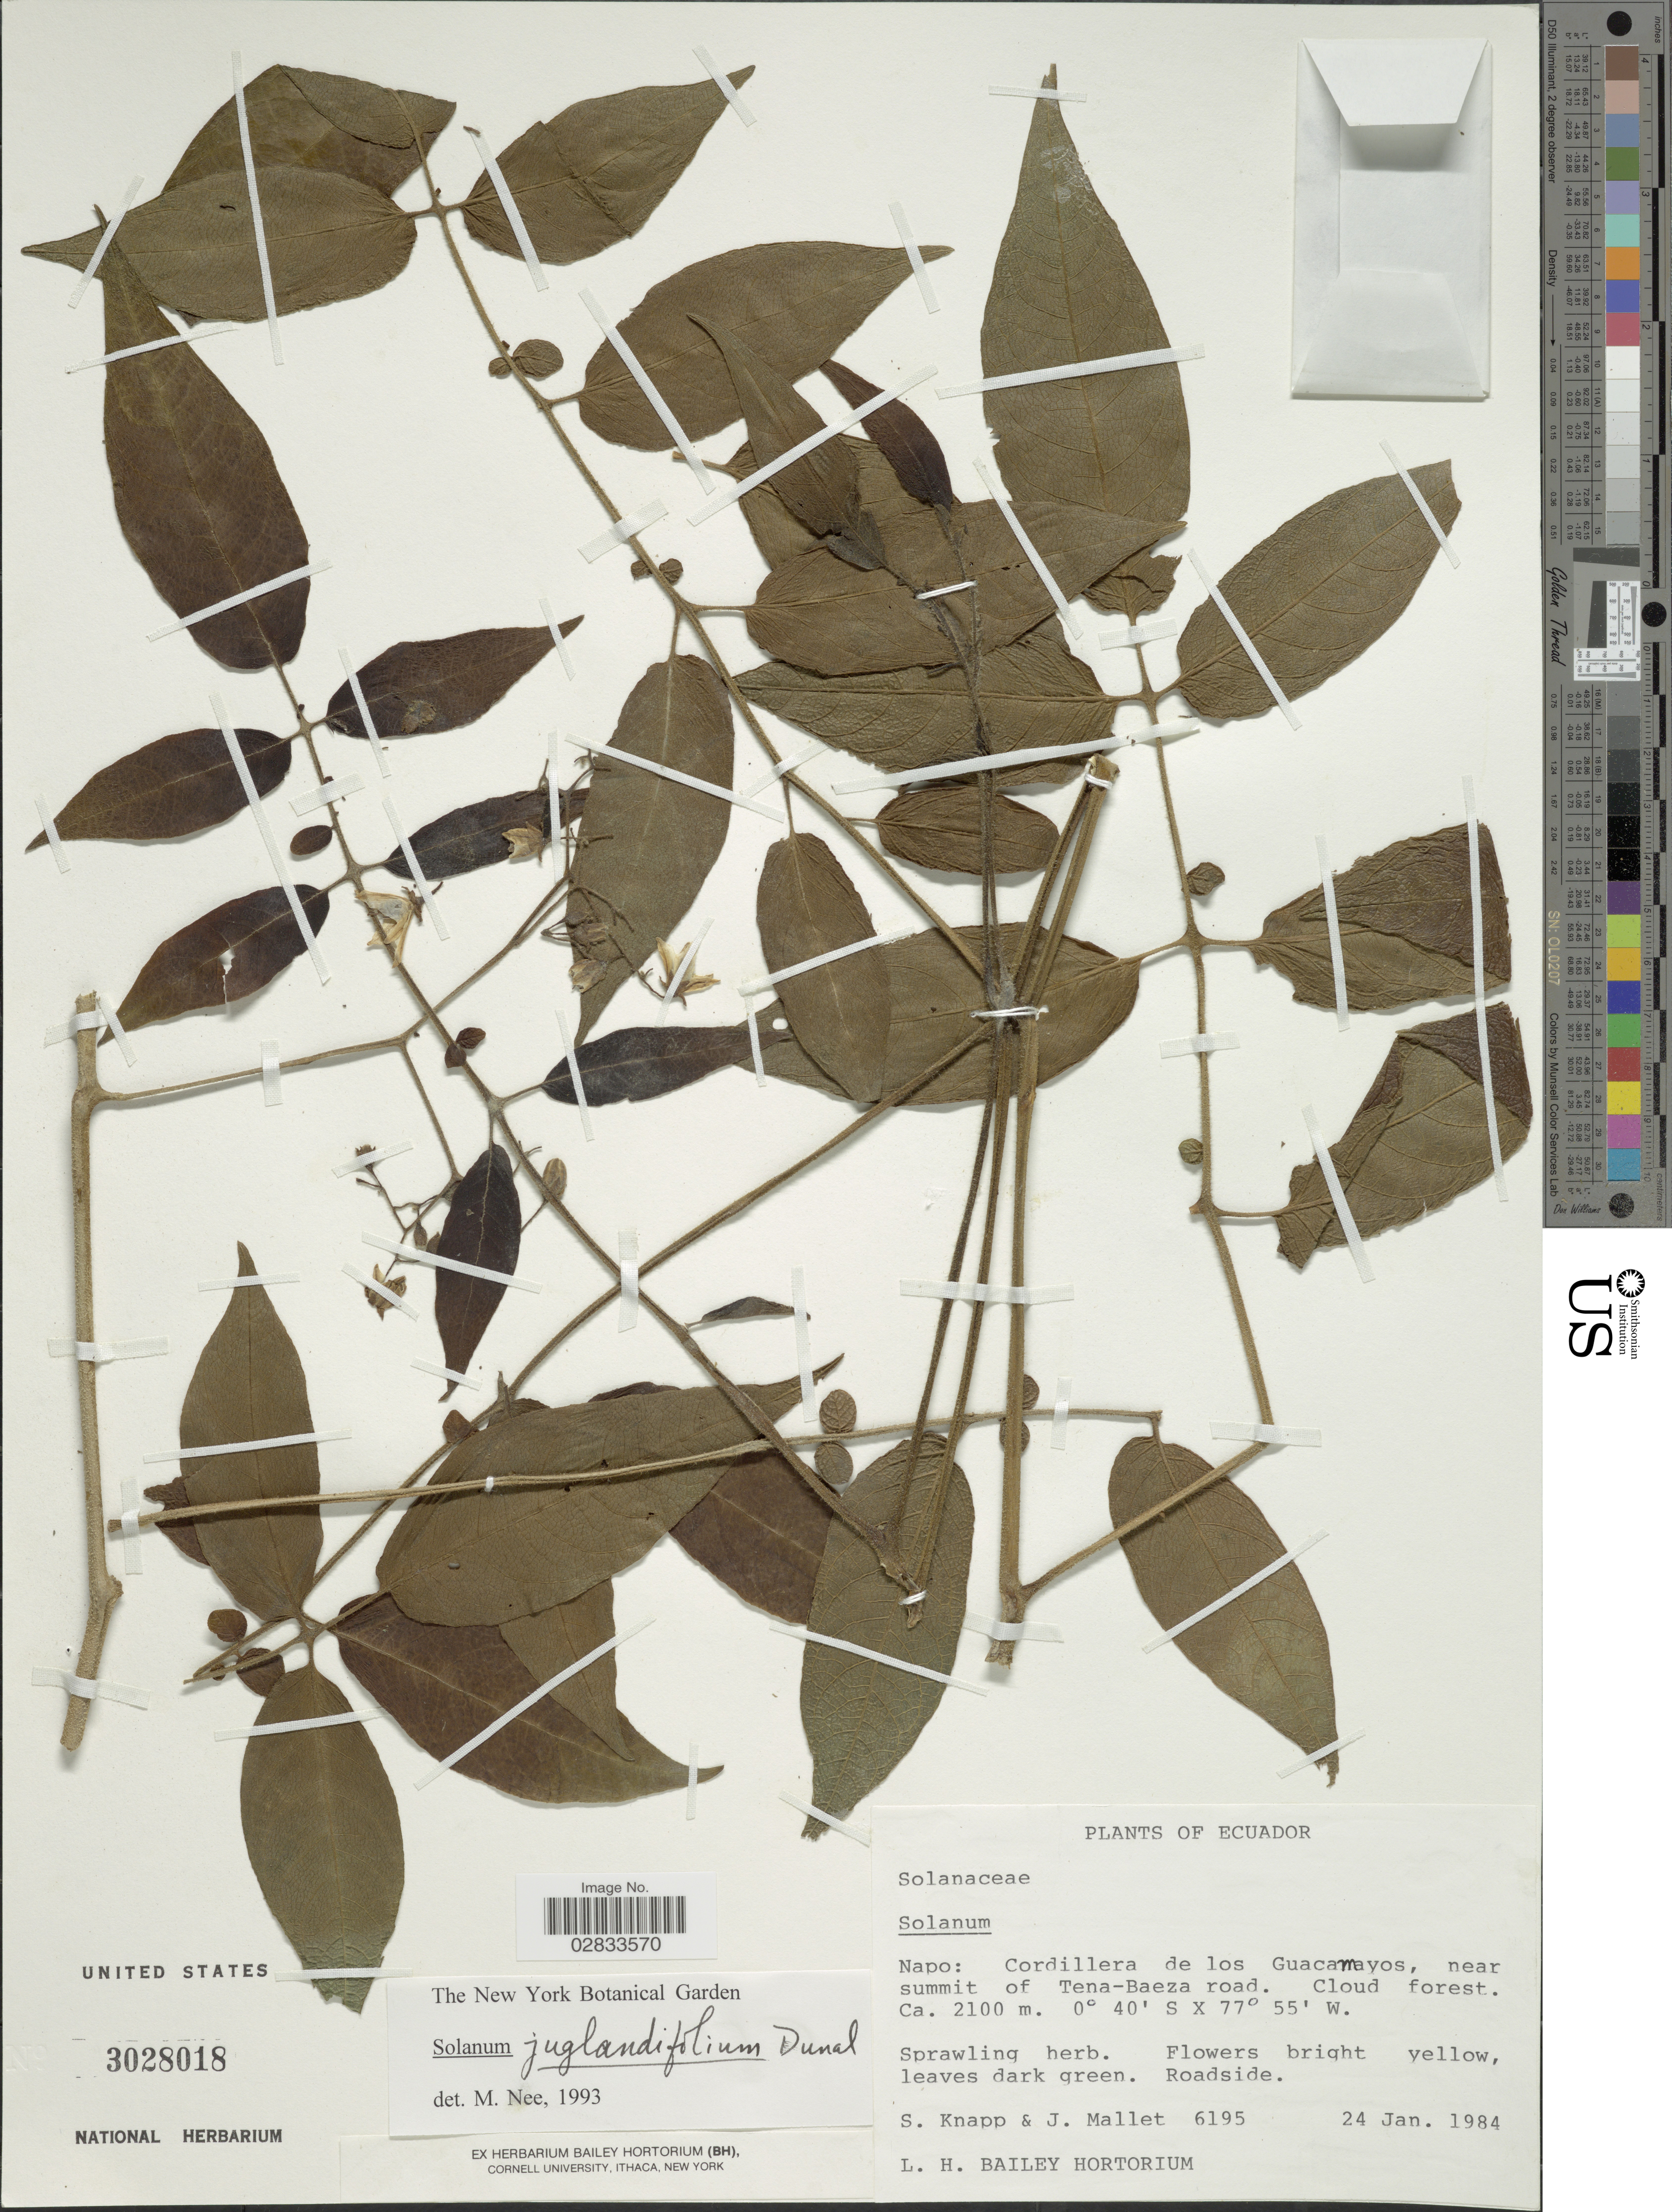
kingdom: Plantae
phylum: Tracheophyta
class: Magnoliopsida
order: Solanales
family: Solanaceae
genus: Solanum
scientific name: Solanum juglandifolium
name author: Dunal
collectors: S. Knapp & J. Mallet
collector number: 6195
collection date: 1984-01-24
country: Ecuador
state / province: Napo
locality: Cordillera de los Guacamayos, near summit of Tena-Baeza road.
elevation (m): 2100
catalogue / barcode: US 3028018